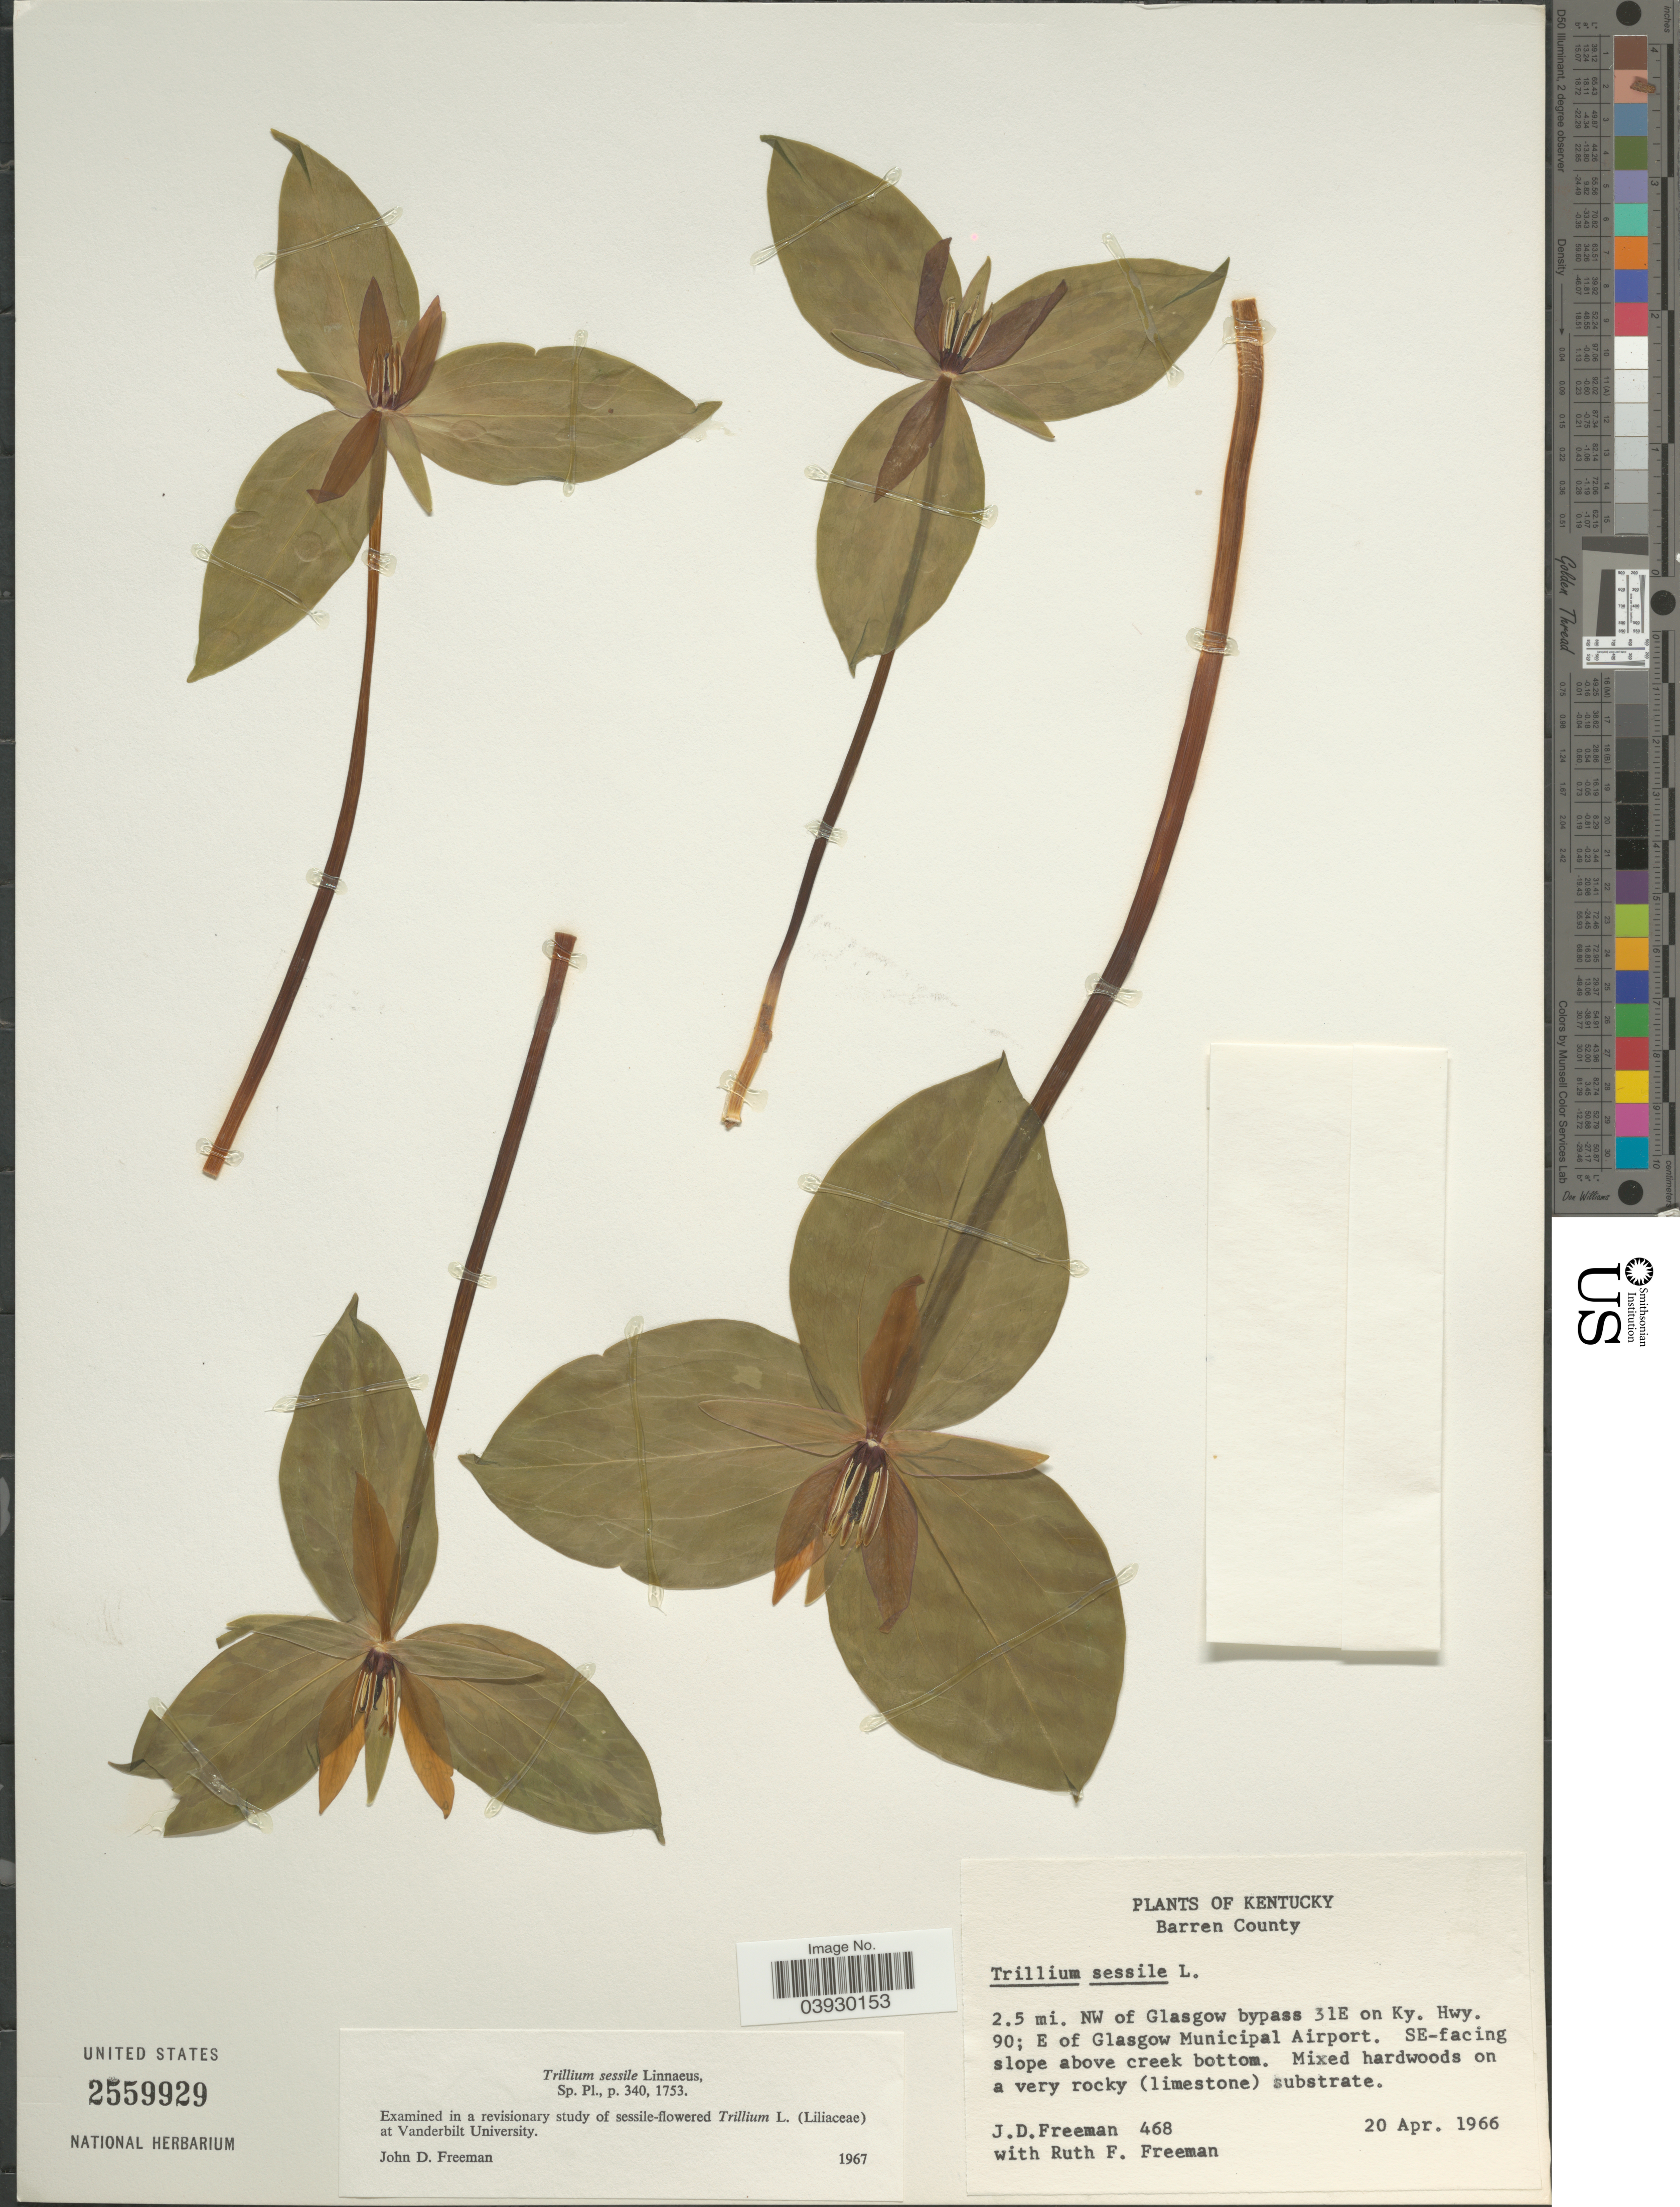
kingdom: Plantae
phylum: Tracheophyta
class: Liliopsida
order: Liliales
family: Melanthiaceae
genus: Trillium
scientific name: Trillium sessile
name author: L.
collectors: J. Freeman & R. Freeman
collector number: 468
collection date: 1966-04-20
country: United States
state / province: Kentucky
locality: Barren County. 2.5 mi. NW of Glasgow bypass 31E on Ky. Hwy. 90; E of Glasgow Municipal Airport. SE-facing slope above creek bottom.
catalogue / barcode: US 2559929